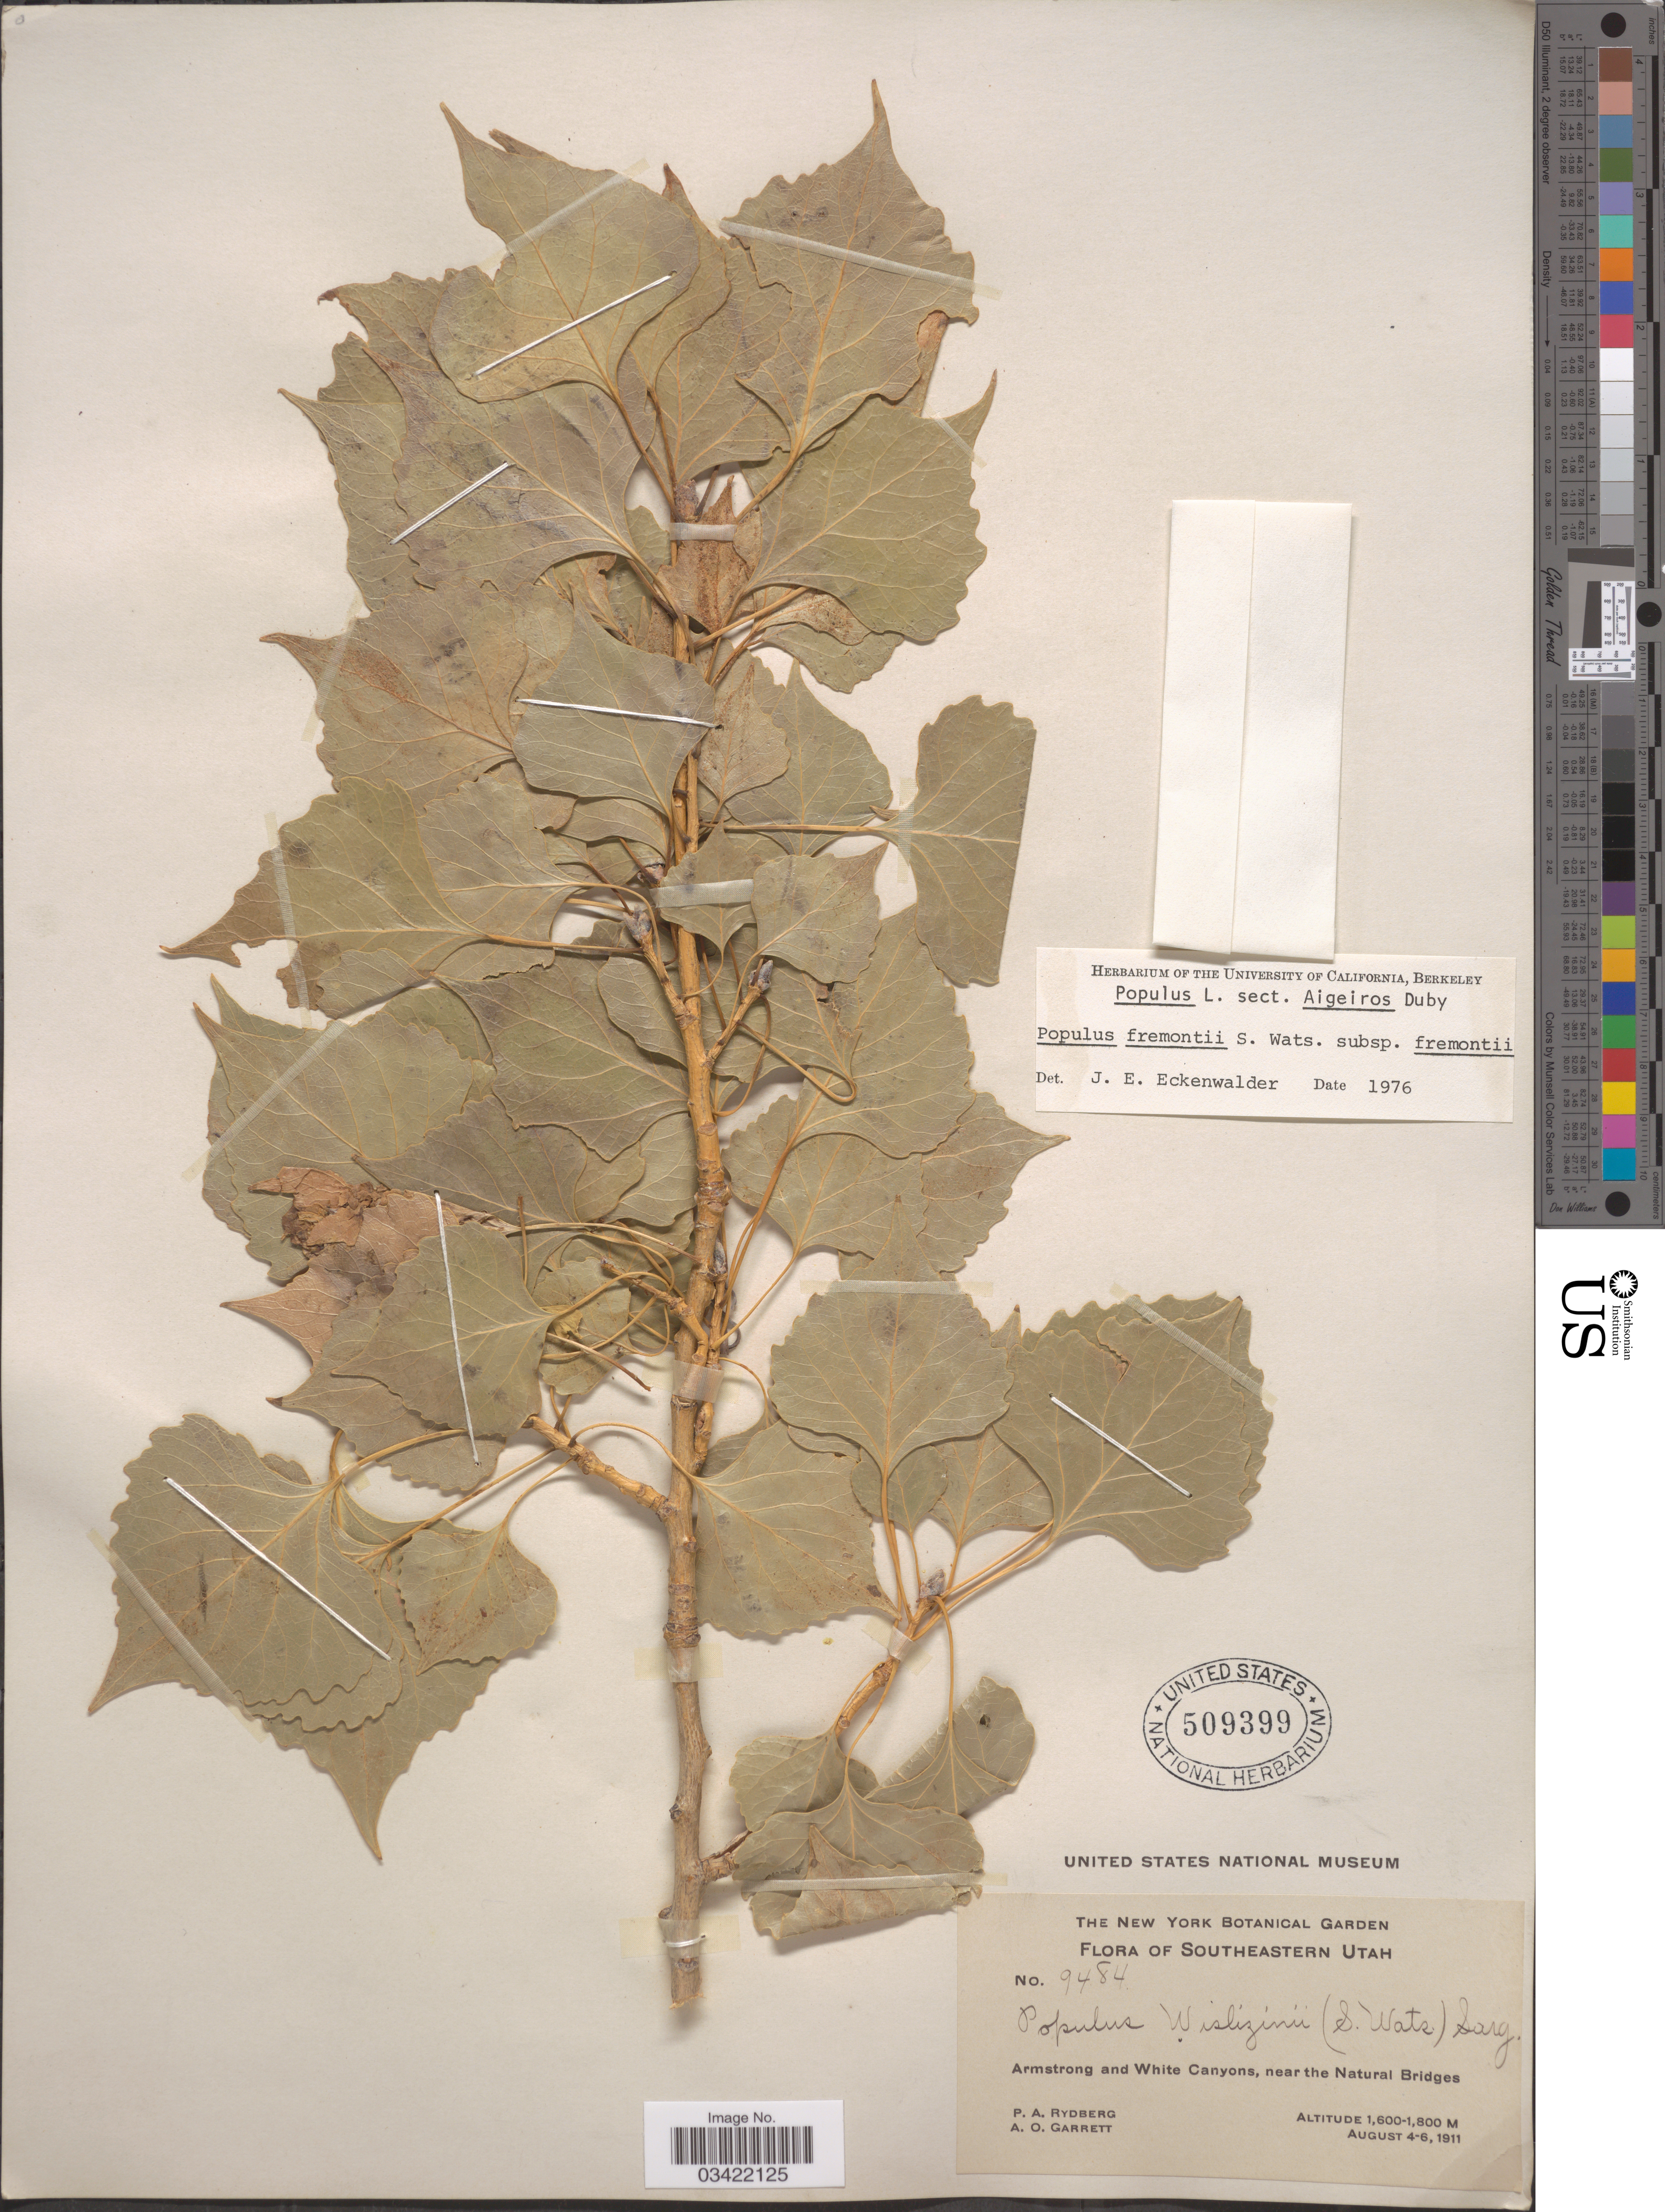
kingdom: Plantae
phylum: Tracheophyta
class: Magnoliopsida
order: Malpighiales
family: Salicaceae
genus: Populus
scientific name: Populus fremontii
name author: S. Watson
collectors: P. A. Rydberg & A. O. Garrett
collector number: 9484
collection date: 1911-08-04/1911-08-06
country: United States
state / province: Utah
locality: Southeastern Utah. Armstrong and White Canyons, near the Natural Bridges.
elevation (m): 1600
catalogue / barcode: US 509399